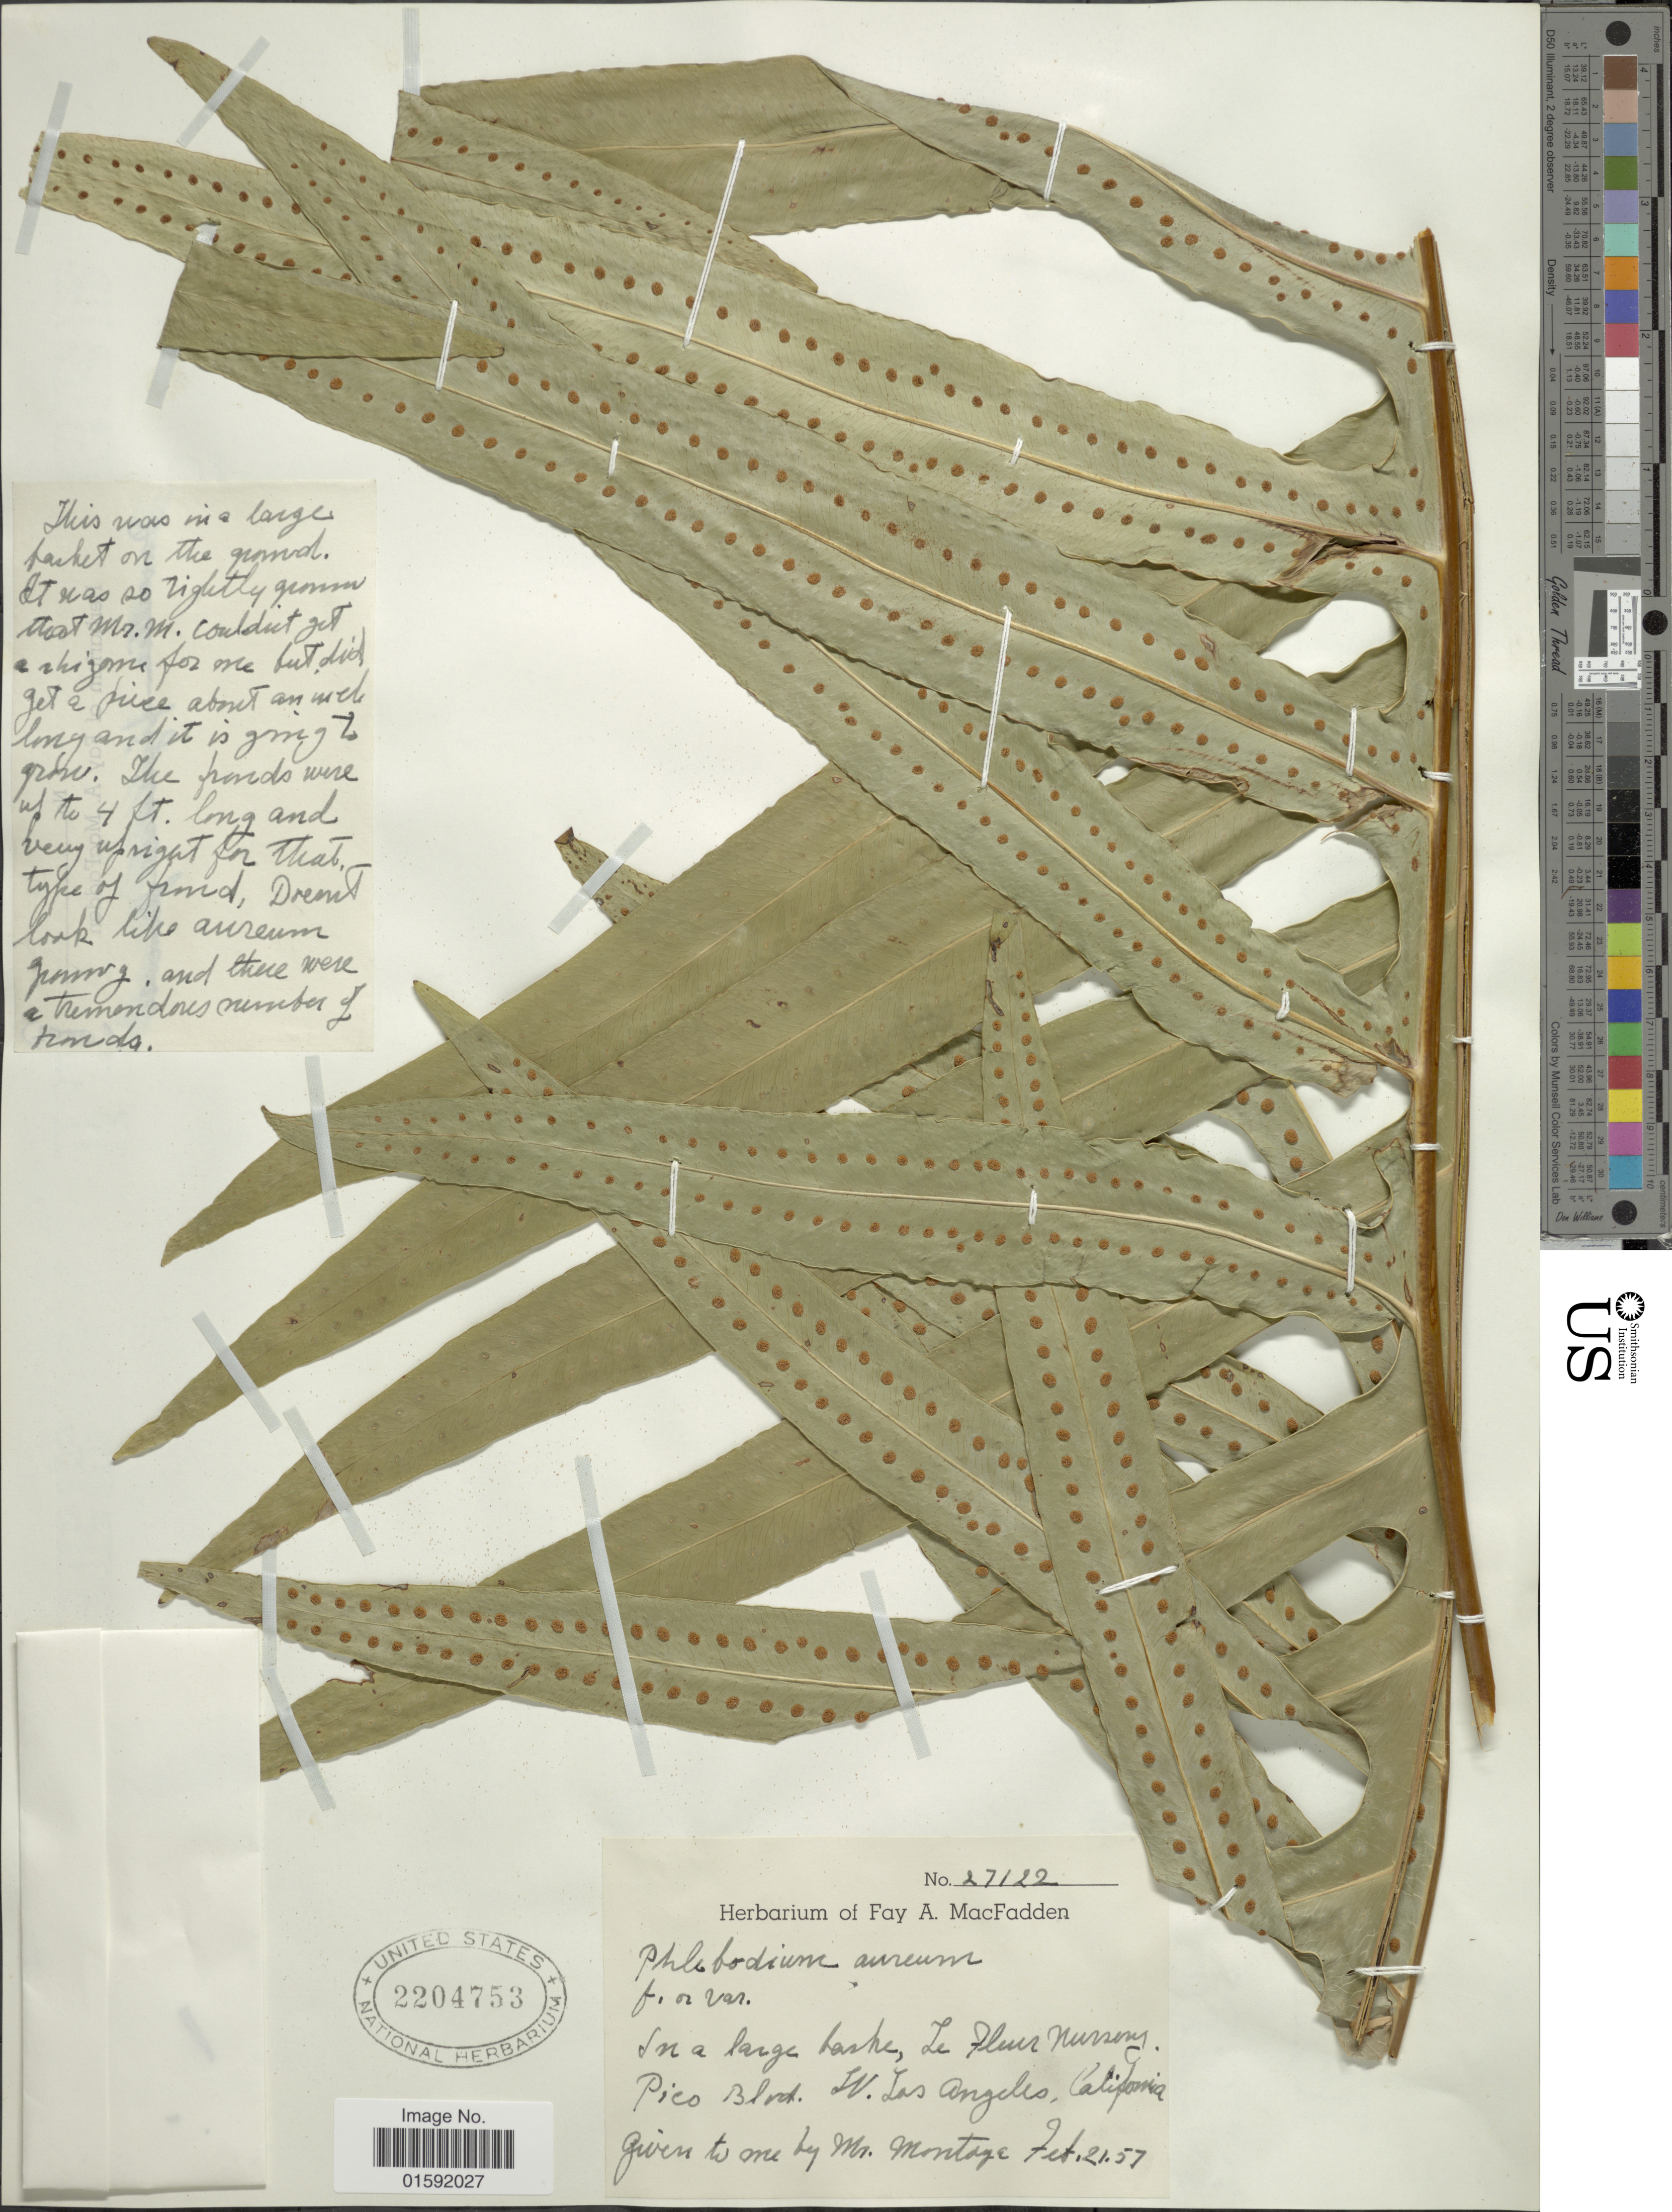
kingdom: Plantae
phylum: Tracheophyta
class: Polypodiopsida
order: Polypodiales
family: Polypodiaceae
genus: Phlebodium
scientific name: Phlebodium aureum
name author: (L.) J. Sm.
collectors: F. McFadden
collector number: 27122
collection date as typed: Transcribed d/m/y: 21/2/57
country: United States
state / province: California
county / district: Los Angeles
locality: Pico Blvrd, W. Los Angeles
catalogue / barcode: US 2204753